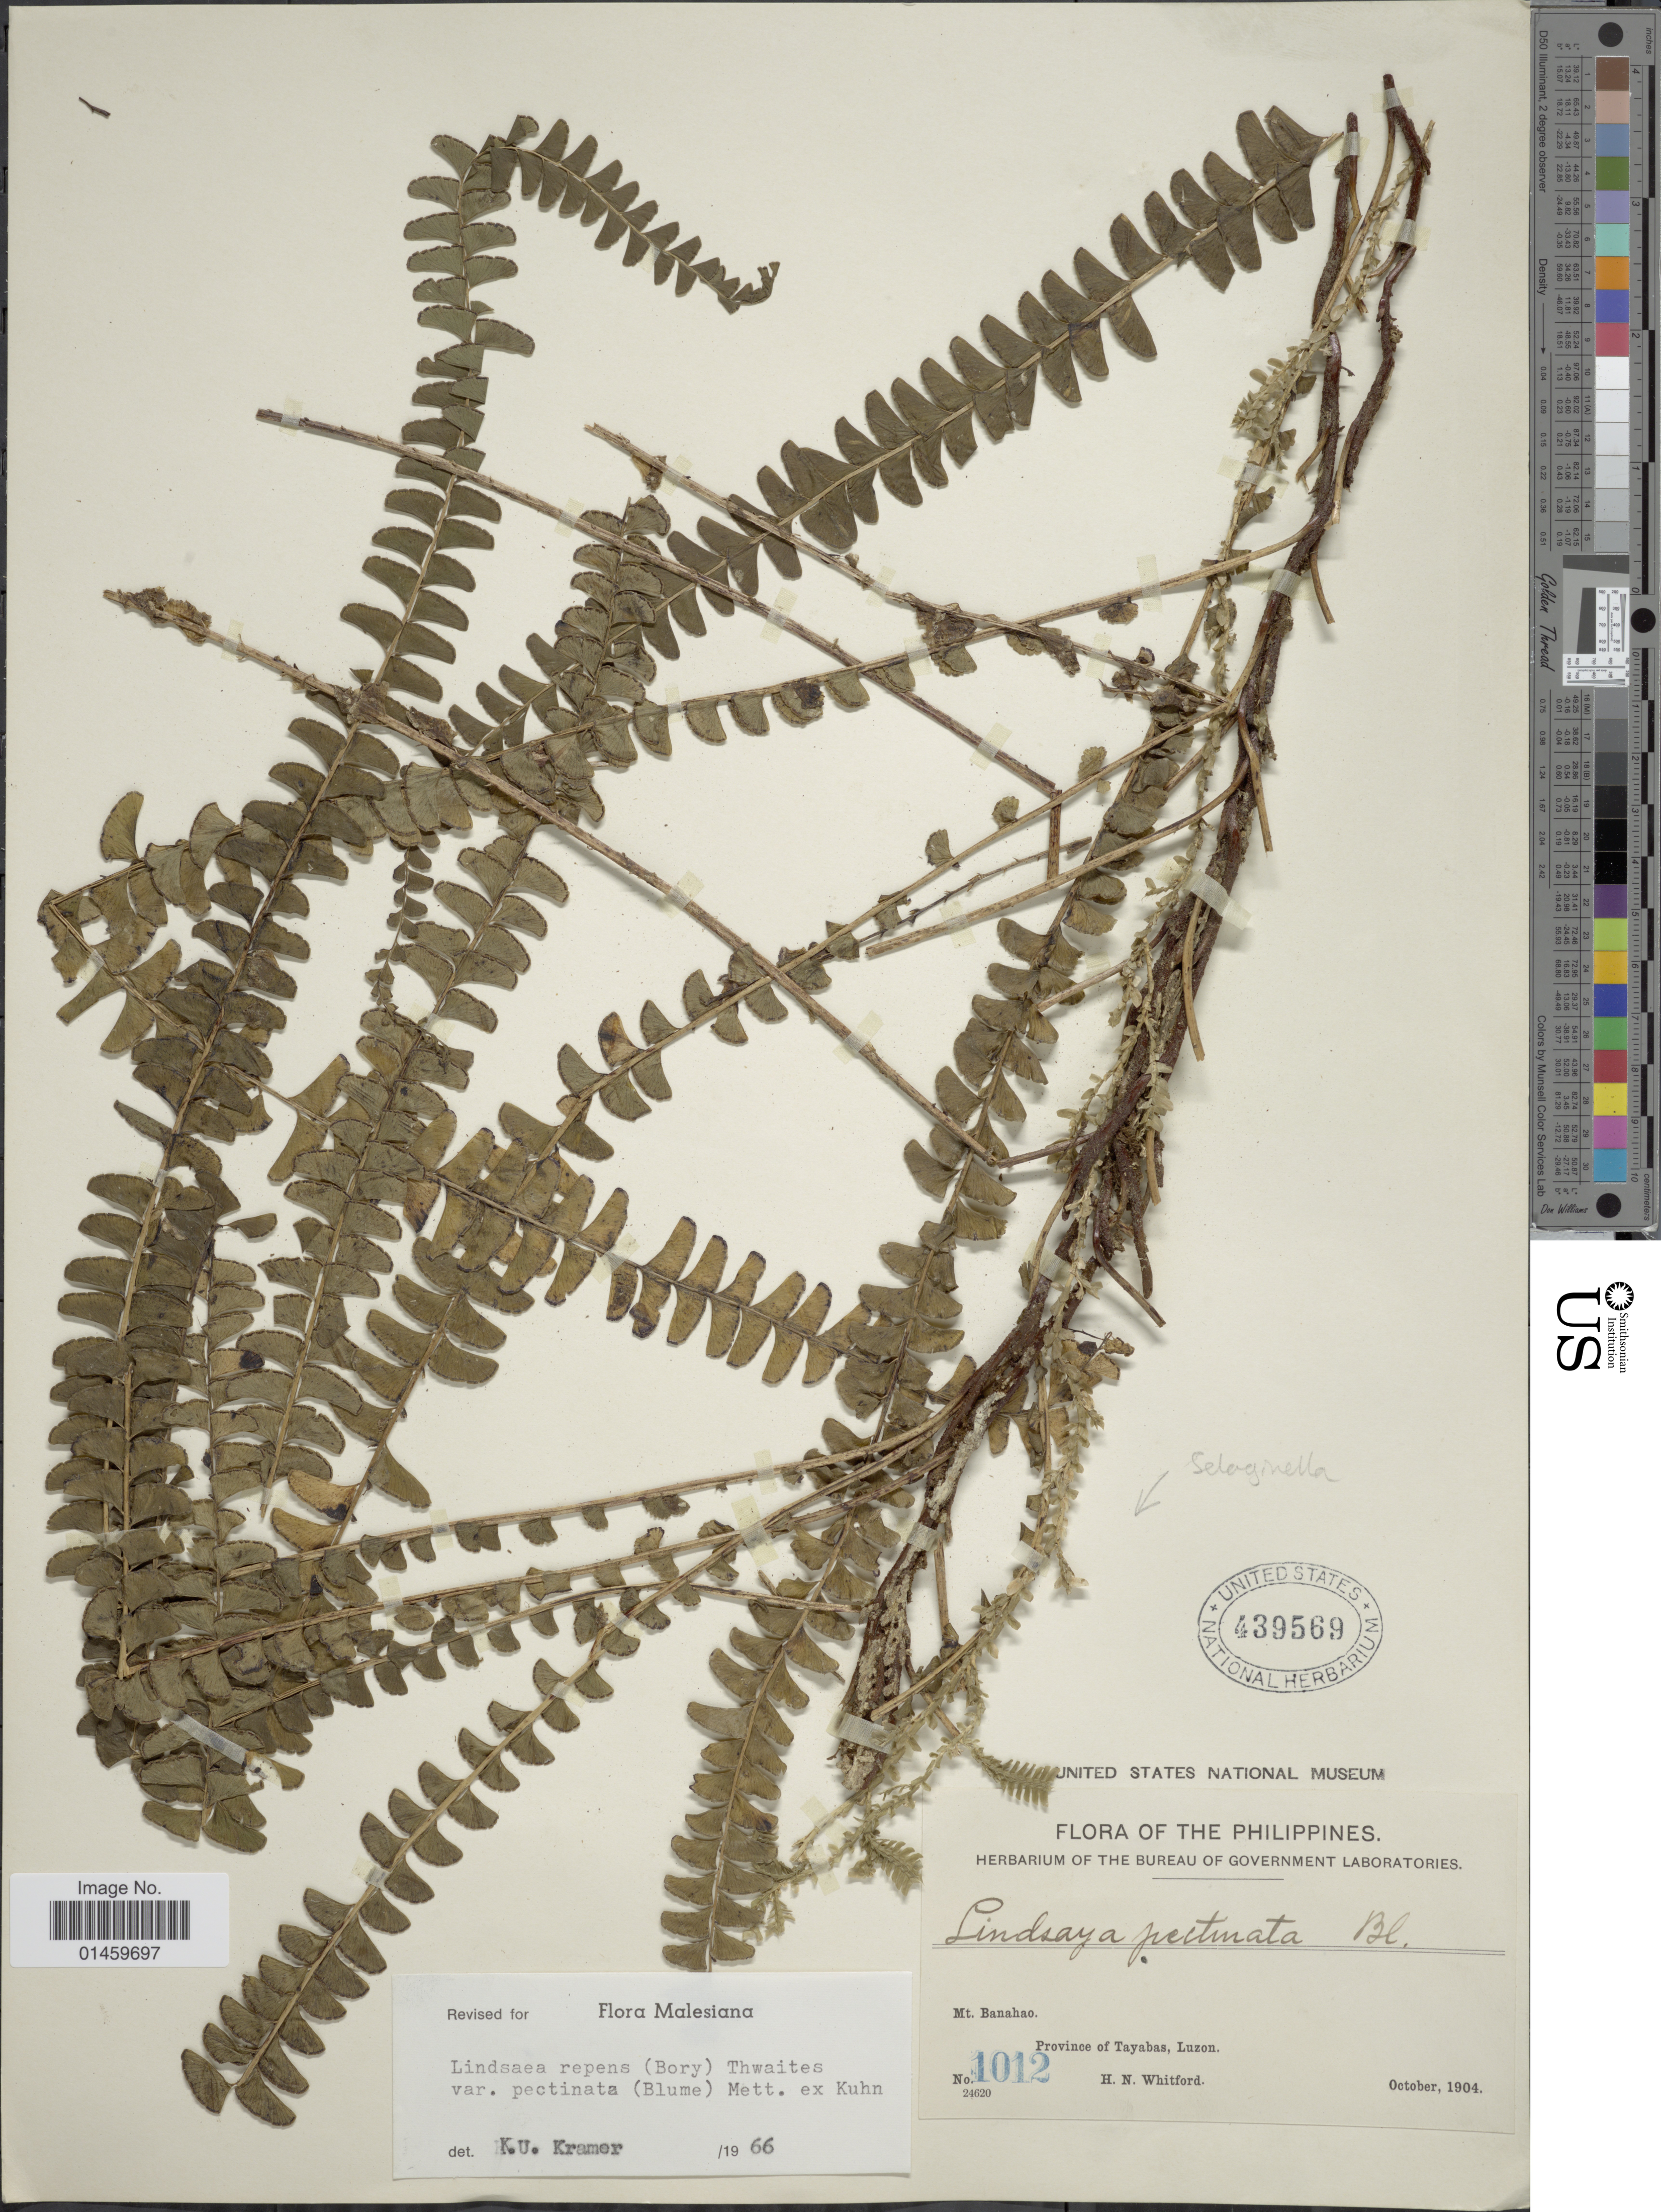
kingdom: Plantae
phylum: Tracheophyta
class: Polypodiopsida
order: Polypodiales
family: Lindsaeaceae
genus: Lindsaea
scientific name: Lindsaea repens var. pectinata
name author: (Blume) Mett.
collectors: H. N. Whitford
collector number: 1012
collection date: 1904-10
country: Philippines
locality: Mt. Banahao. Province of Tayabas, Luzon.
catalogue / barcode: US 439569